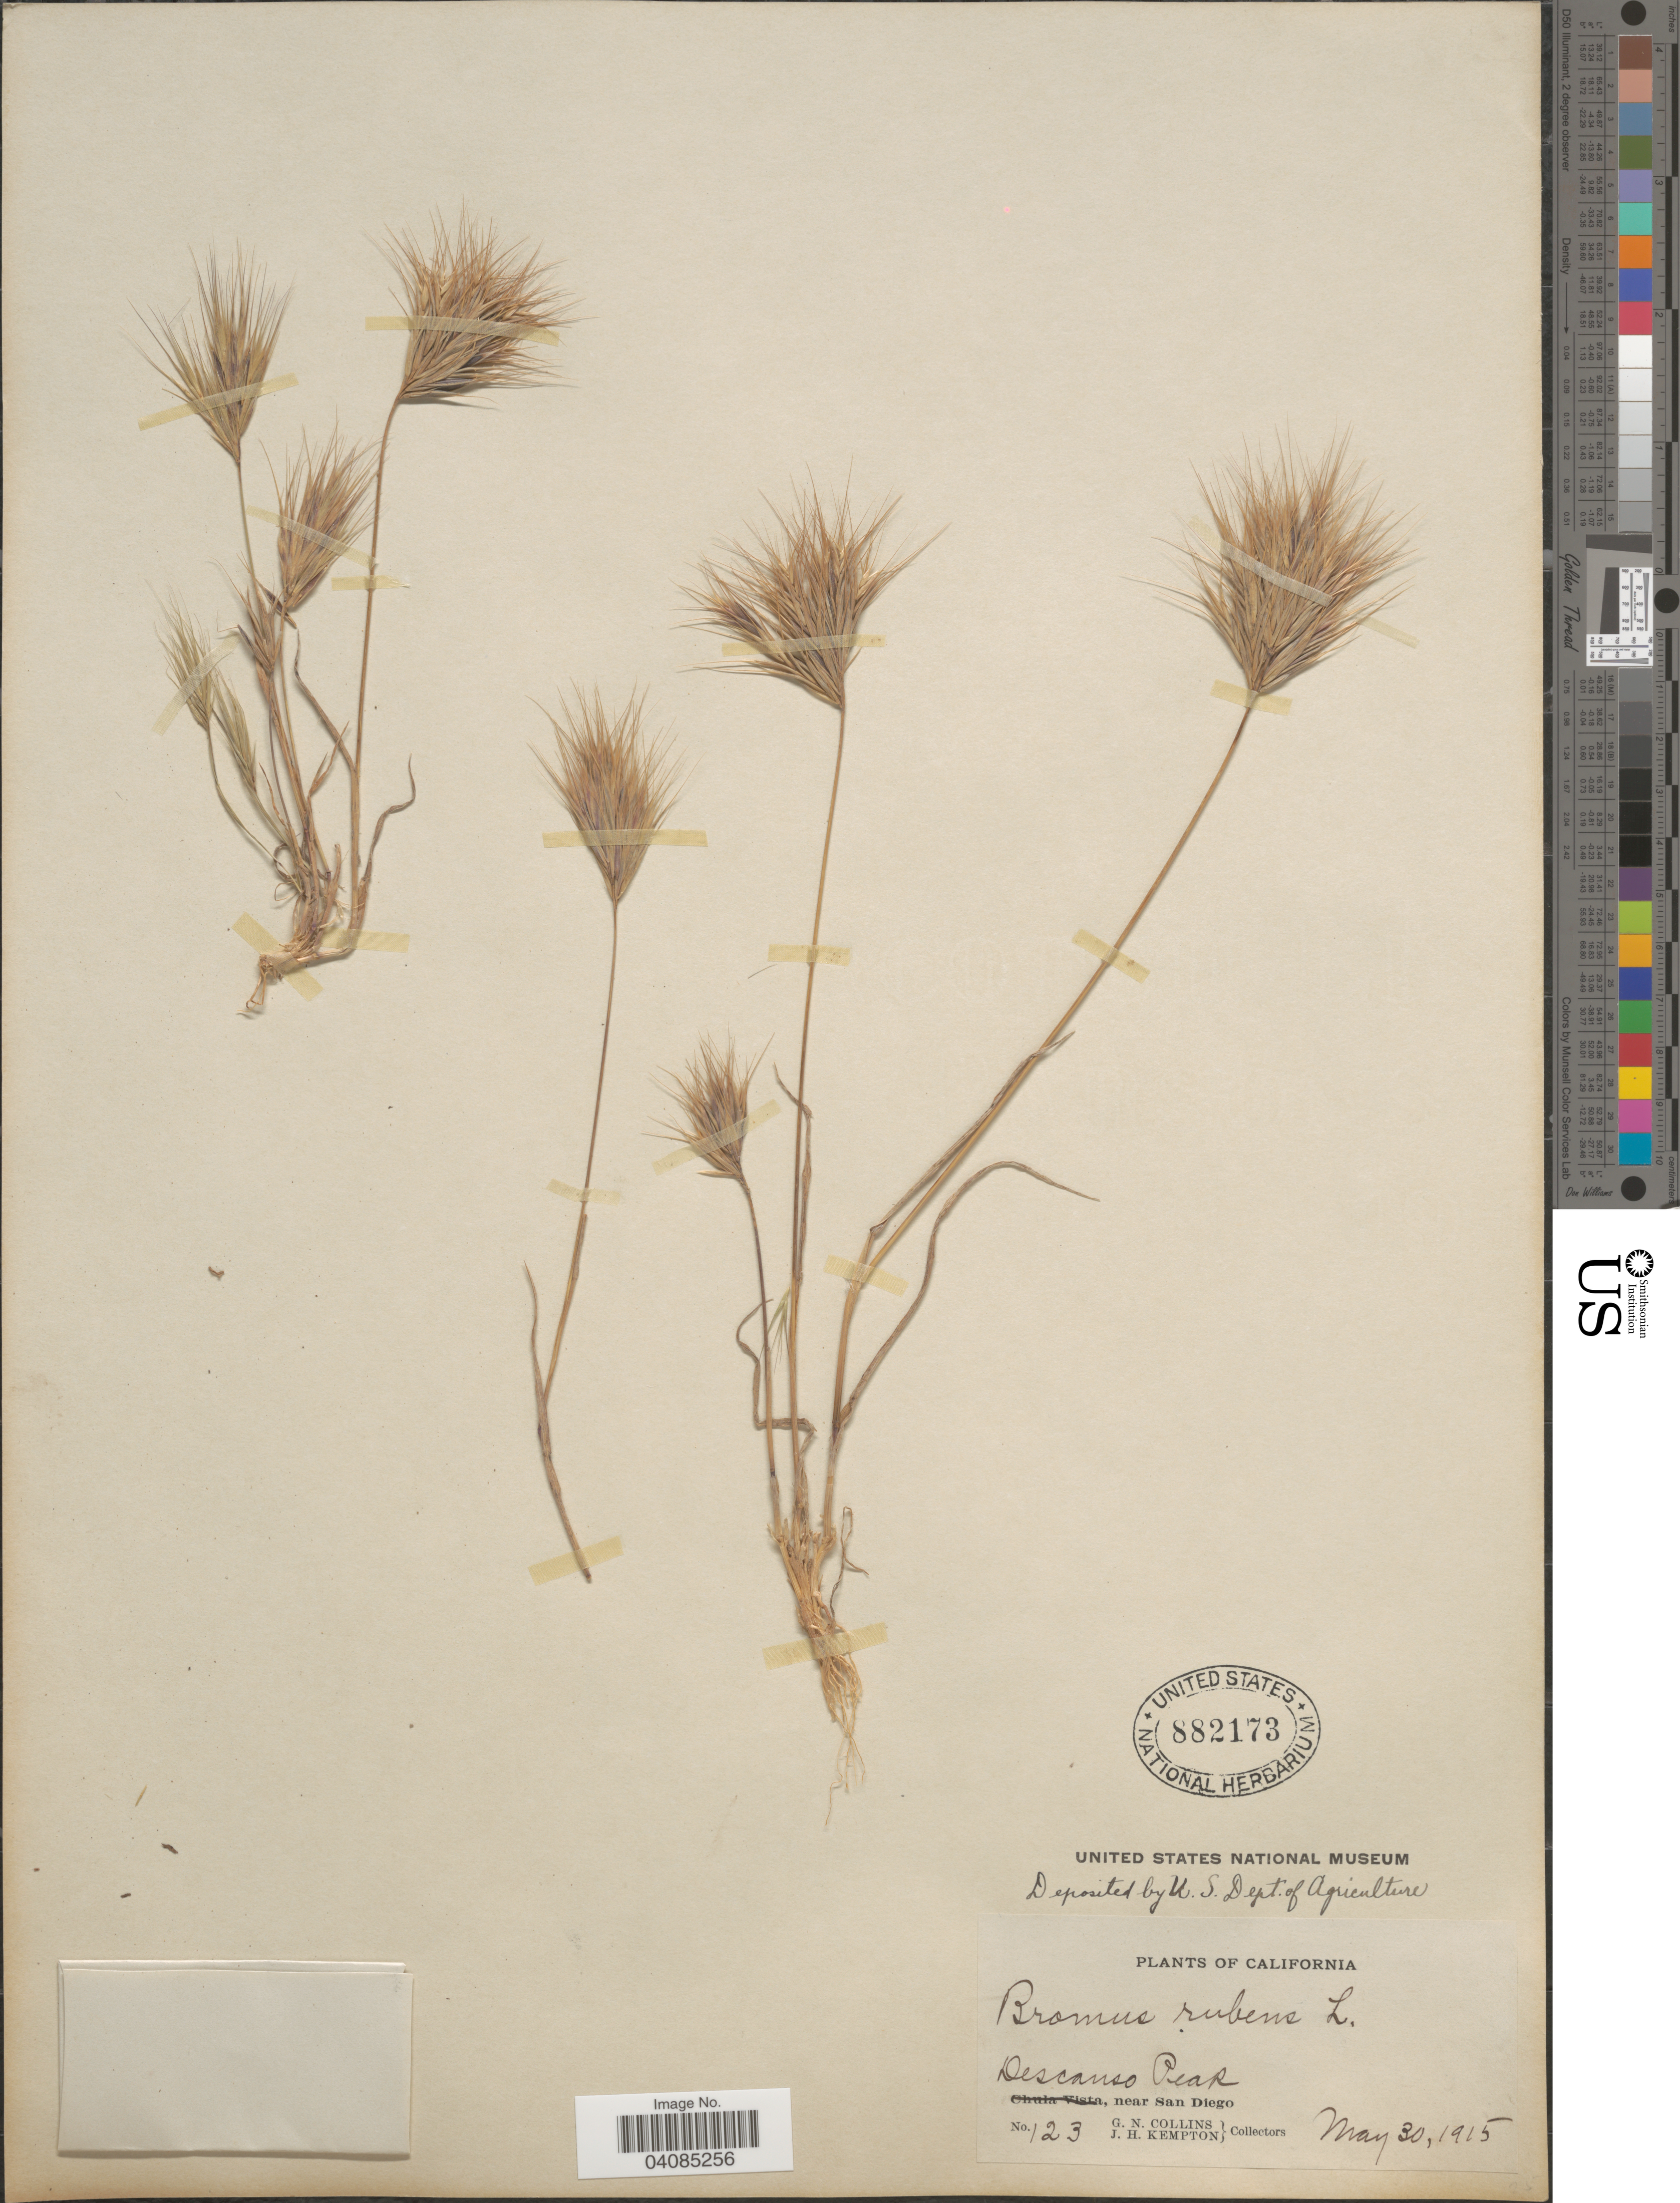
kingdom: Plantae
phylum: Tracheophyta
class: Liliopsida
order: Poales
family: Poaceae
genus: Bromus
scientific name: Bromus rubens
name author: L.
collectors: G. Collings & J. H. Kempton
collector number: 123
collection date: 1915-05-30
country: United States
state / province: California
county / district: San Diego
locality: Descanso Peak, near San Diego.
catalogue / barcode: US 882173